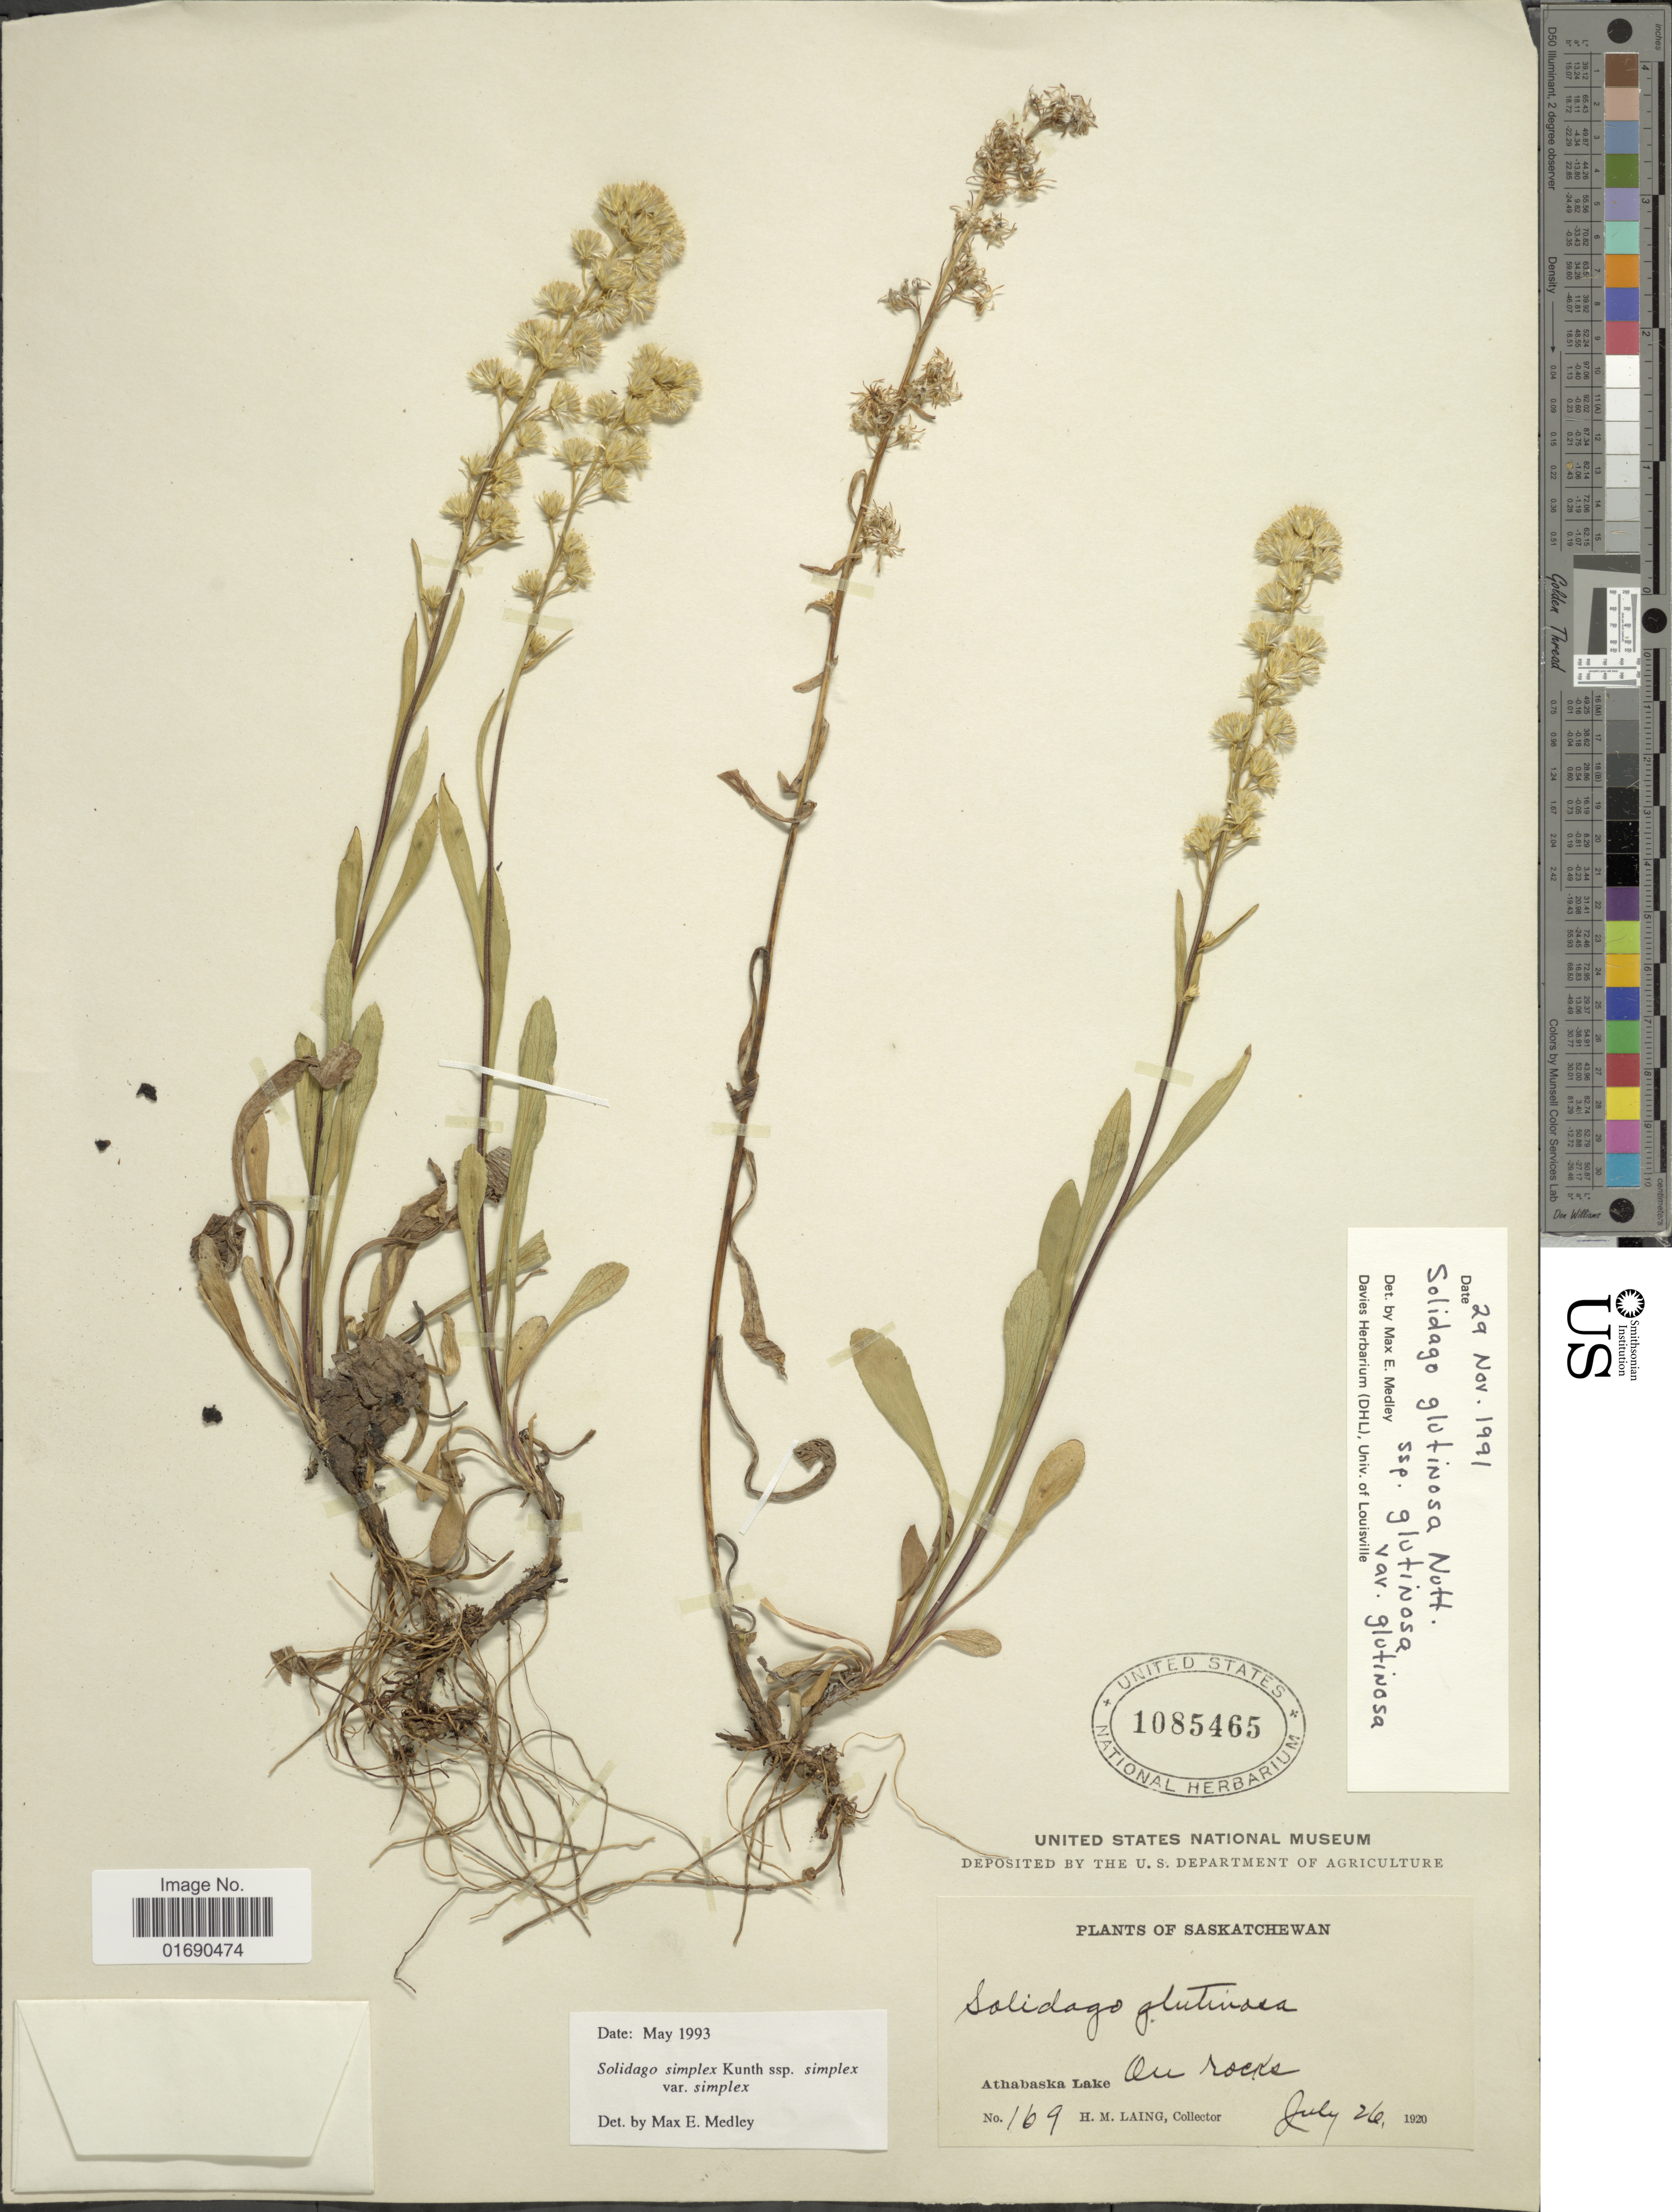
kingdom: Plantae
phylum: Tracheophyta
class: Magnoliopsida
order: Asterales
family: Asteraceae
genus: Solidago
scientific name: Solidago simplex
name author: Kunth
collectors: H. Laing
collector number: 169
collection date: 1920-07-26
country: Canada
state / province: Saskatchewan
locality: Athabaska Lake, On rocks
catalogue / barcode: US 1085465